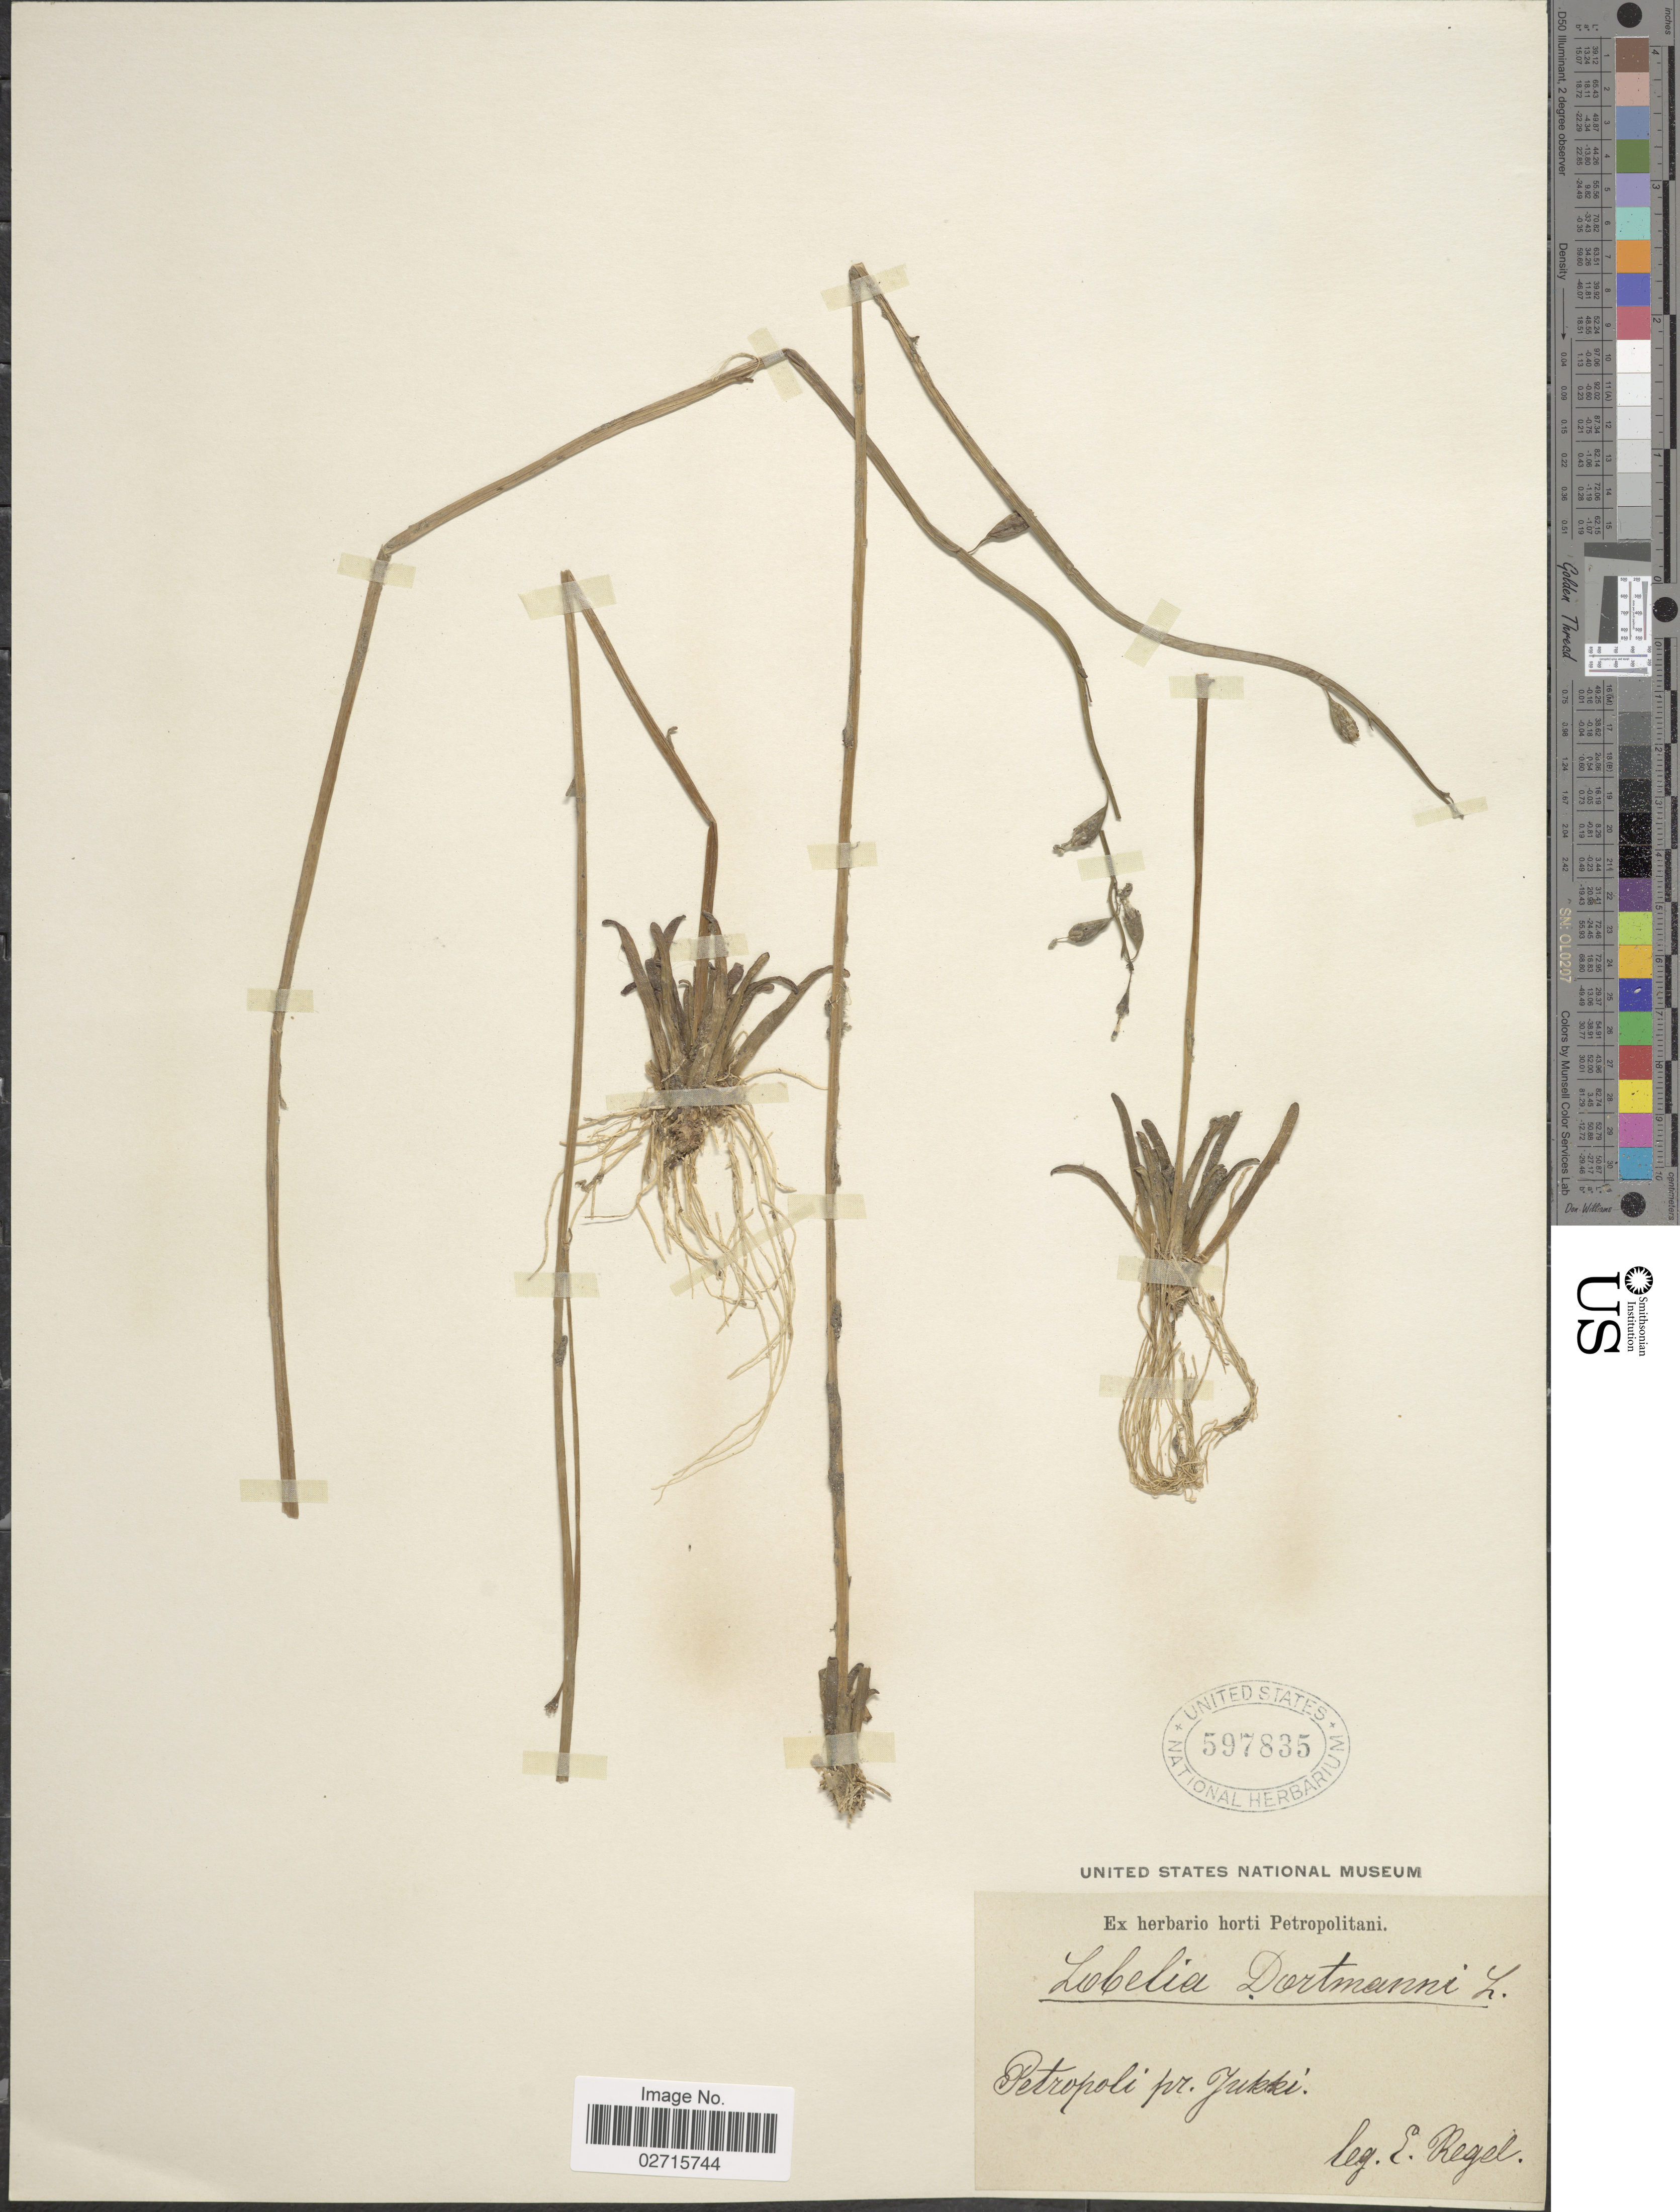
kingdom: Plantae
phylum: Tracheophyta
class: Magnoliopsida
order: Asterales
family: Campanulaceae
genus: Lobelia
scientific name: Lobelia dortmanna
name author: L.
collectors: E. A. von Regel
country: Russian Federation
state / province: St. Petersburg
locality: Petropoli pr. Jukki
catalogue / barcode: US 597835